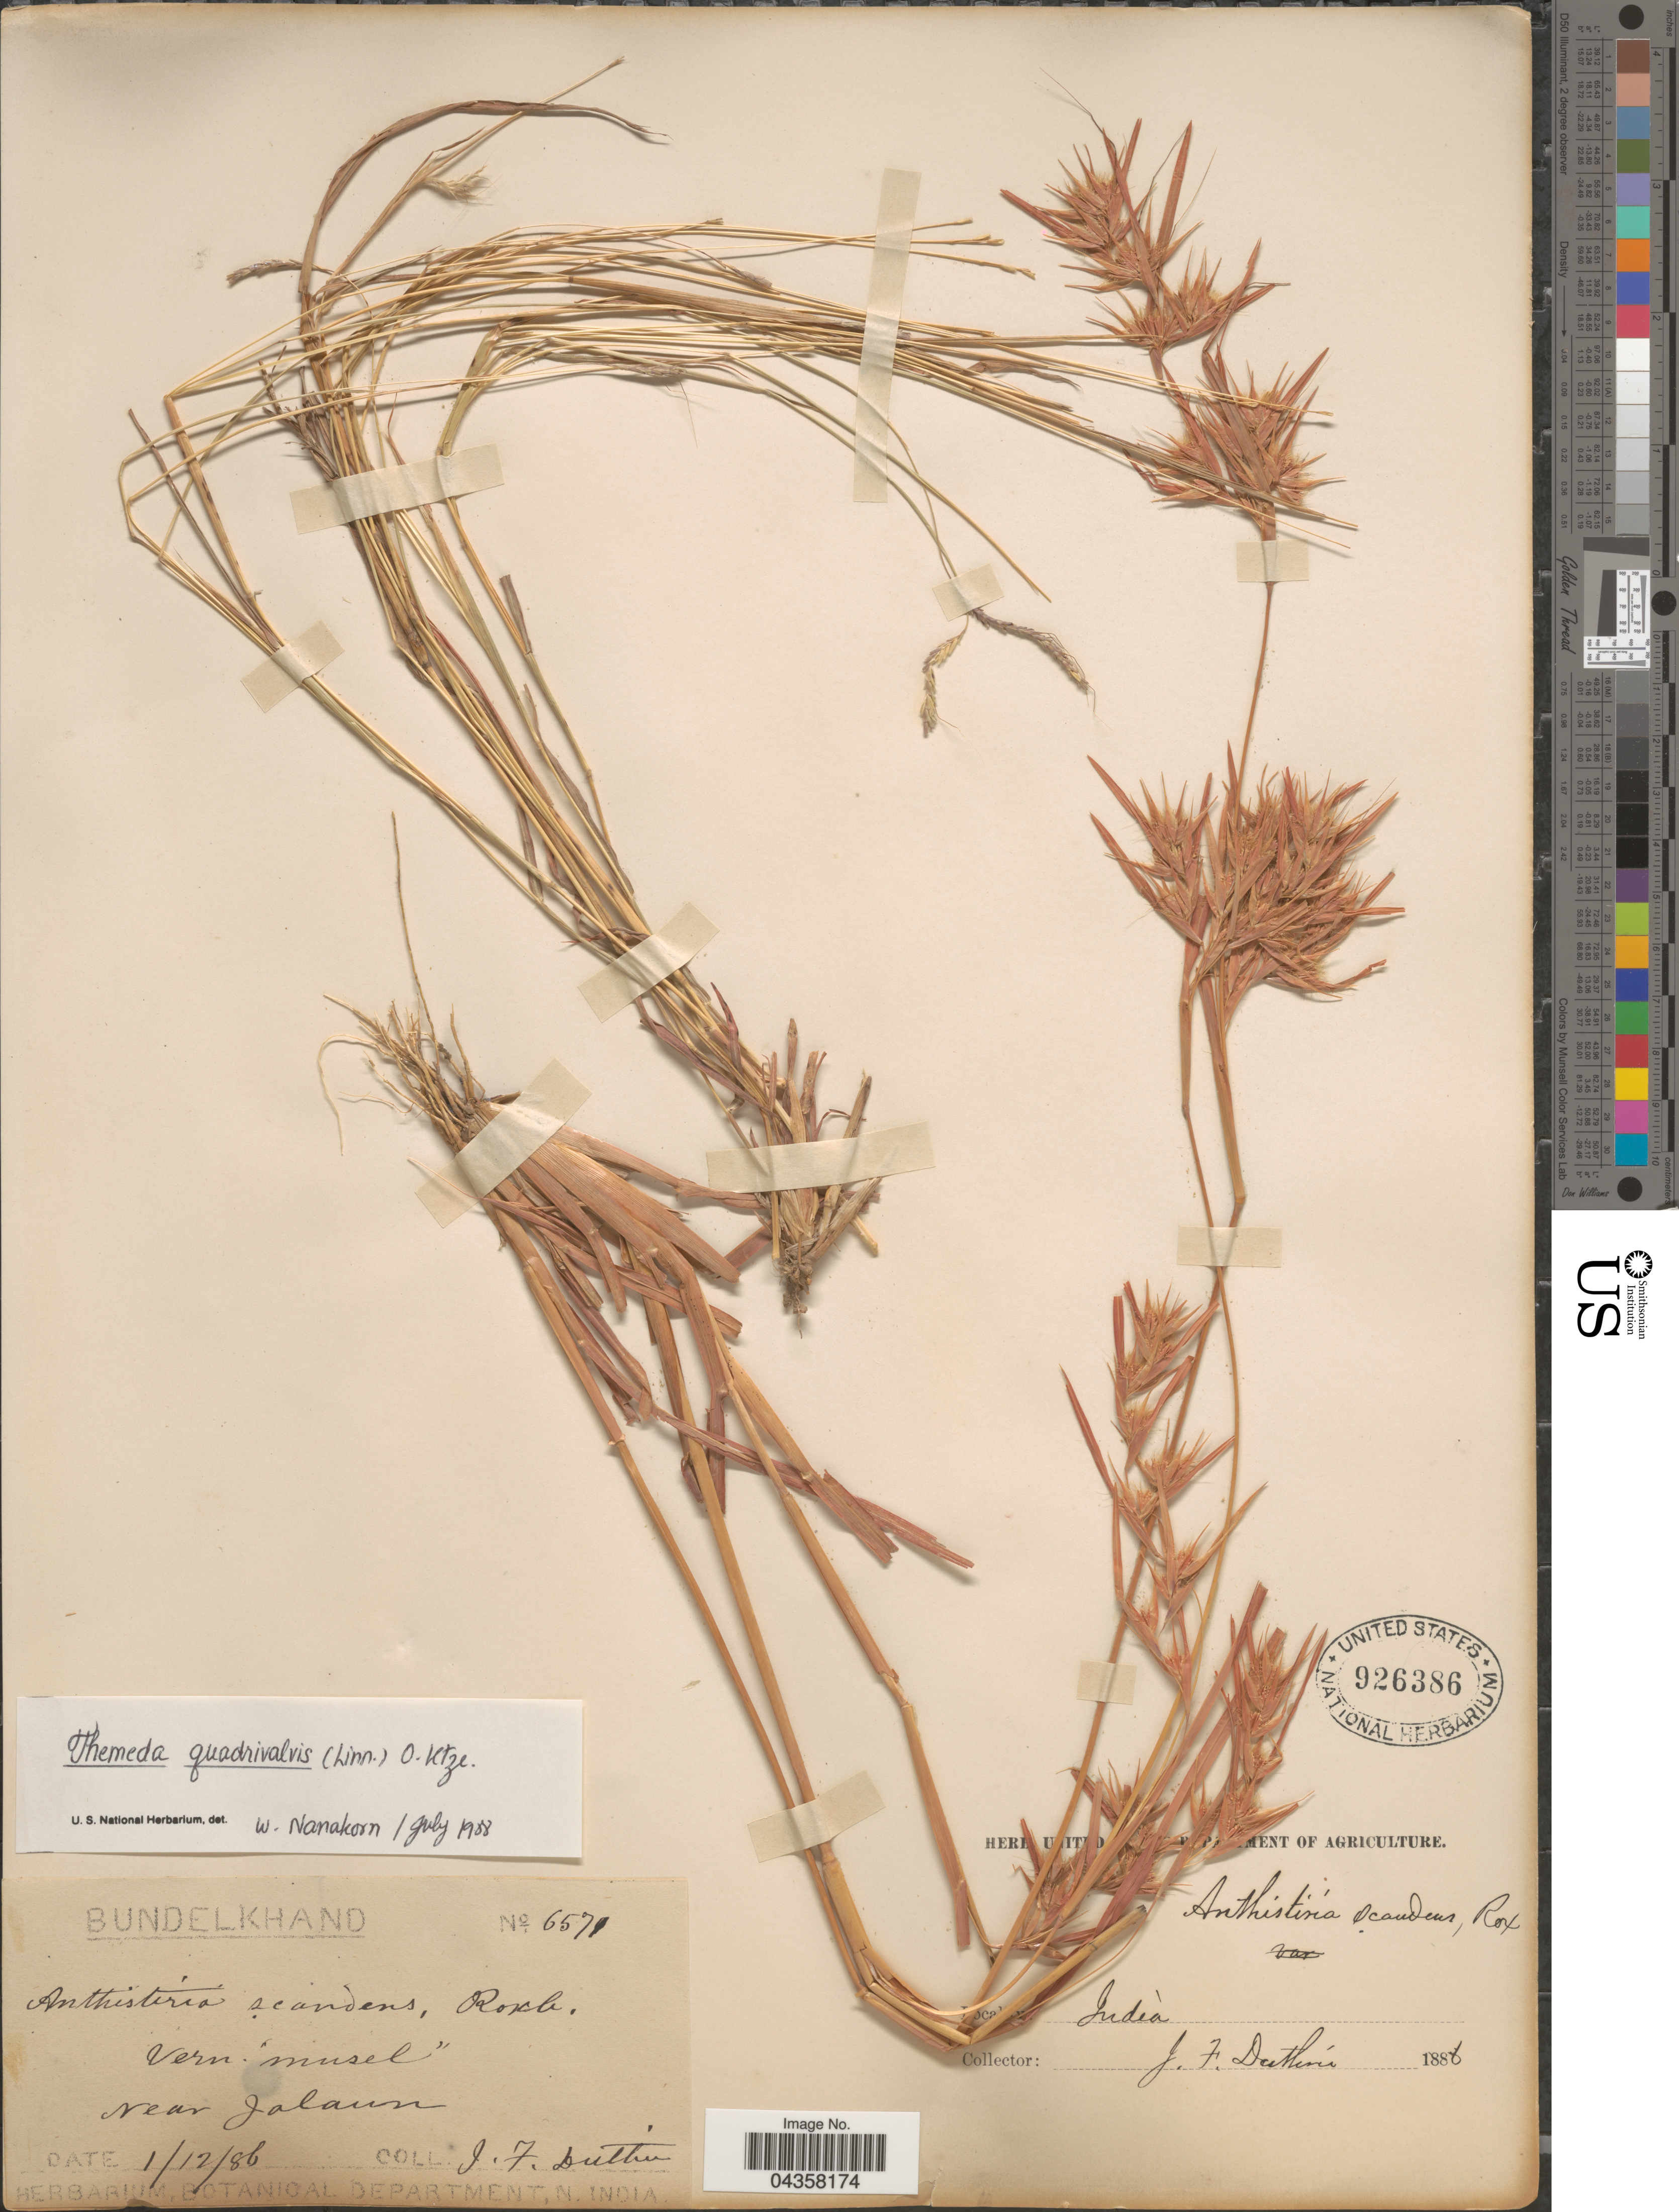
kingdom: Plantae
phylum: Tracheophyta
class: Liliopsida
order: Poales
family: Poaceae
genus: Themeda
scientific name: Themeda quadrivalvis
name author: (L.) Kuntze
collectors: J. F. Duthie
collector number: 6571*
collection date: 1886-12-01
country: India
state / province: Uttar Pradesh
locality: Bundelkhand. Near Jalaun.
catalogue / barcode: US 926386